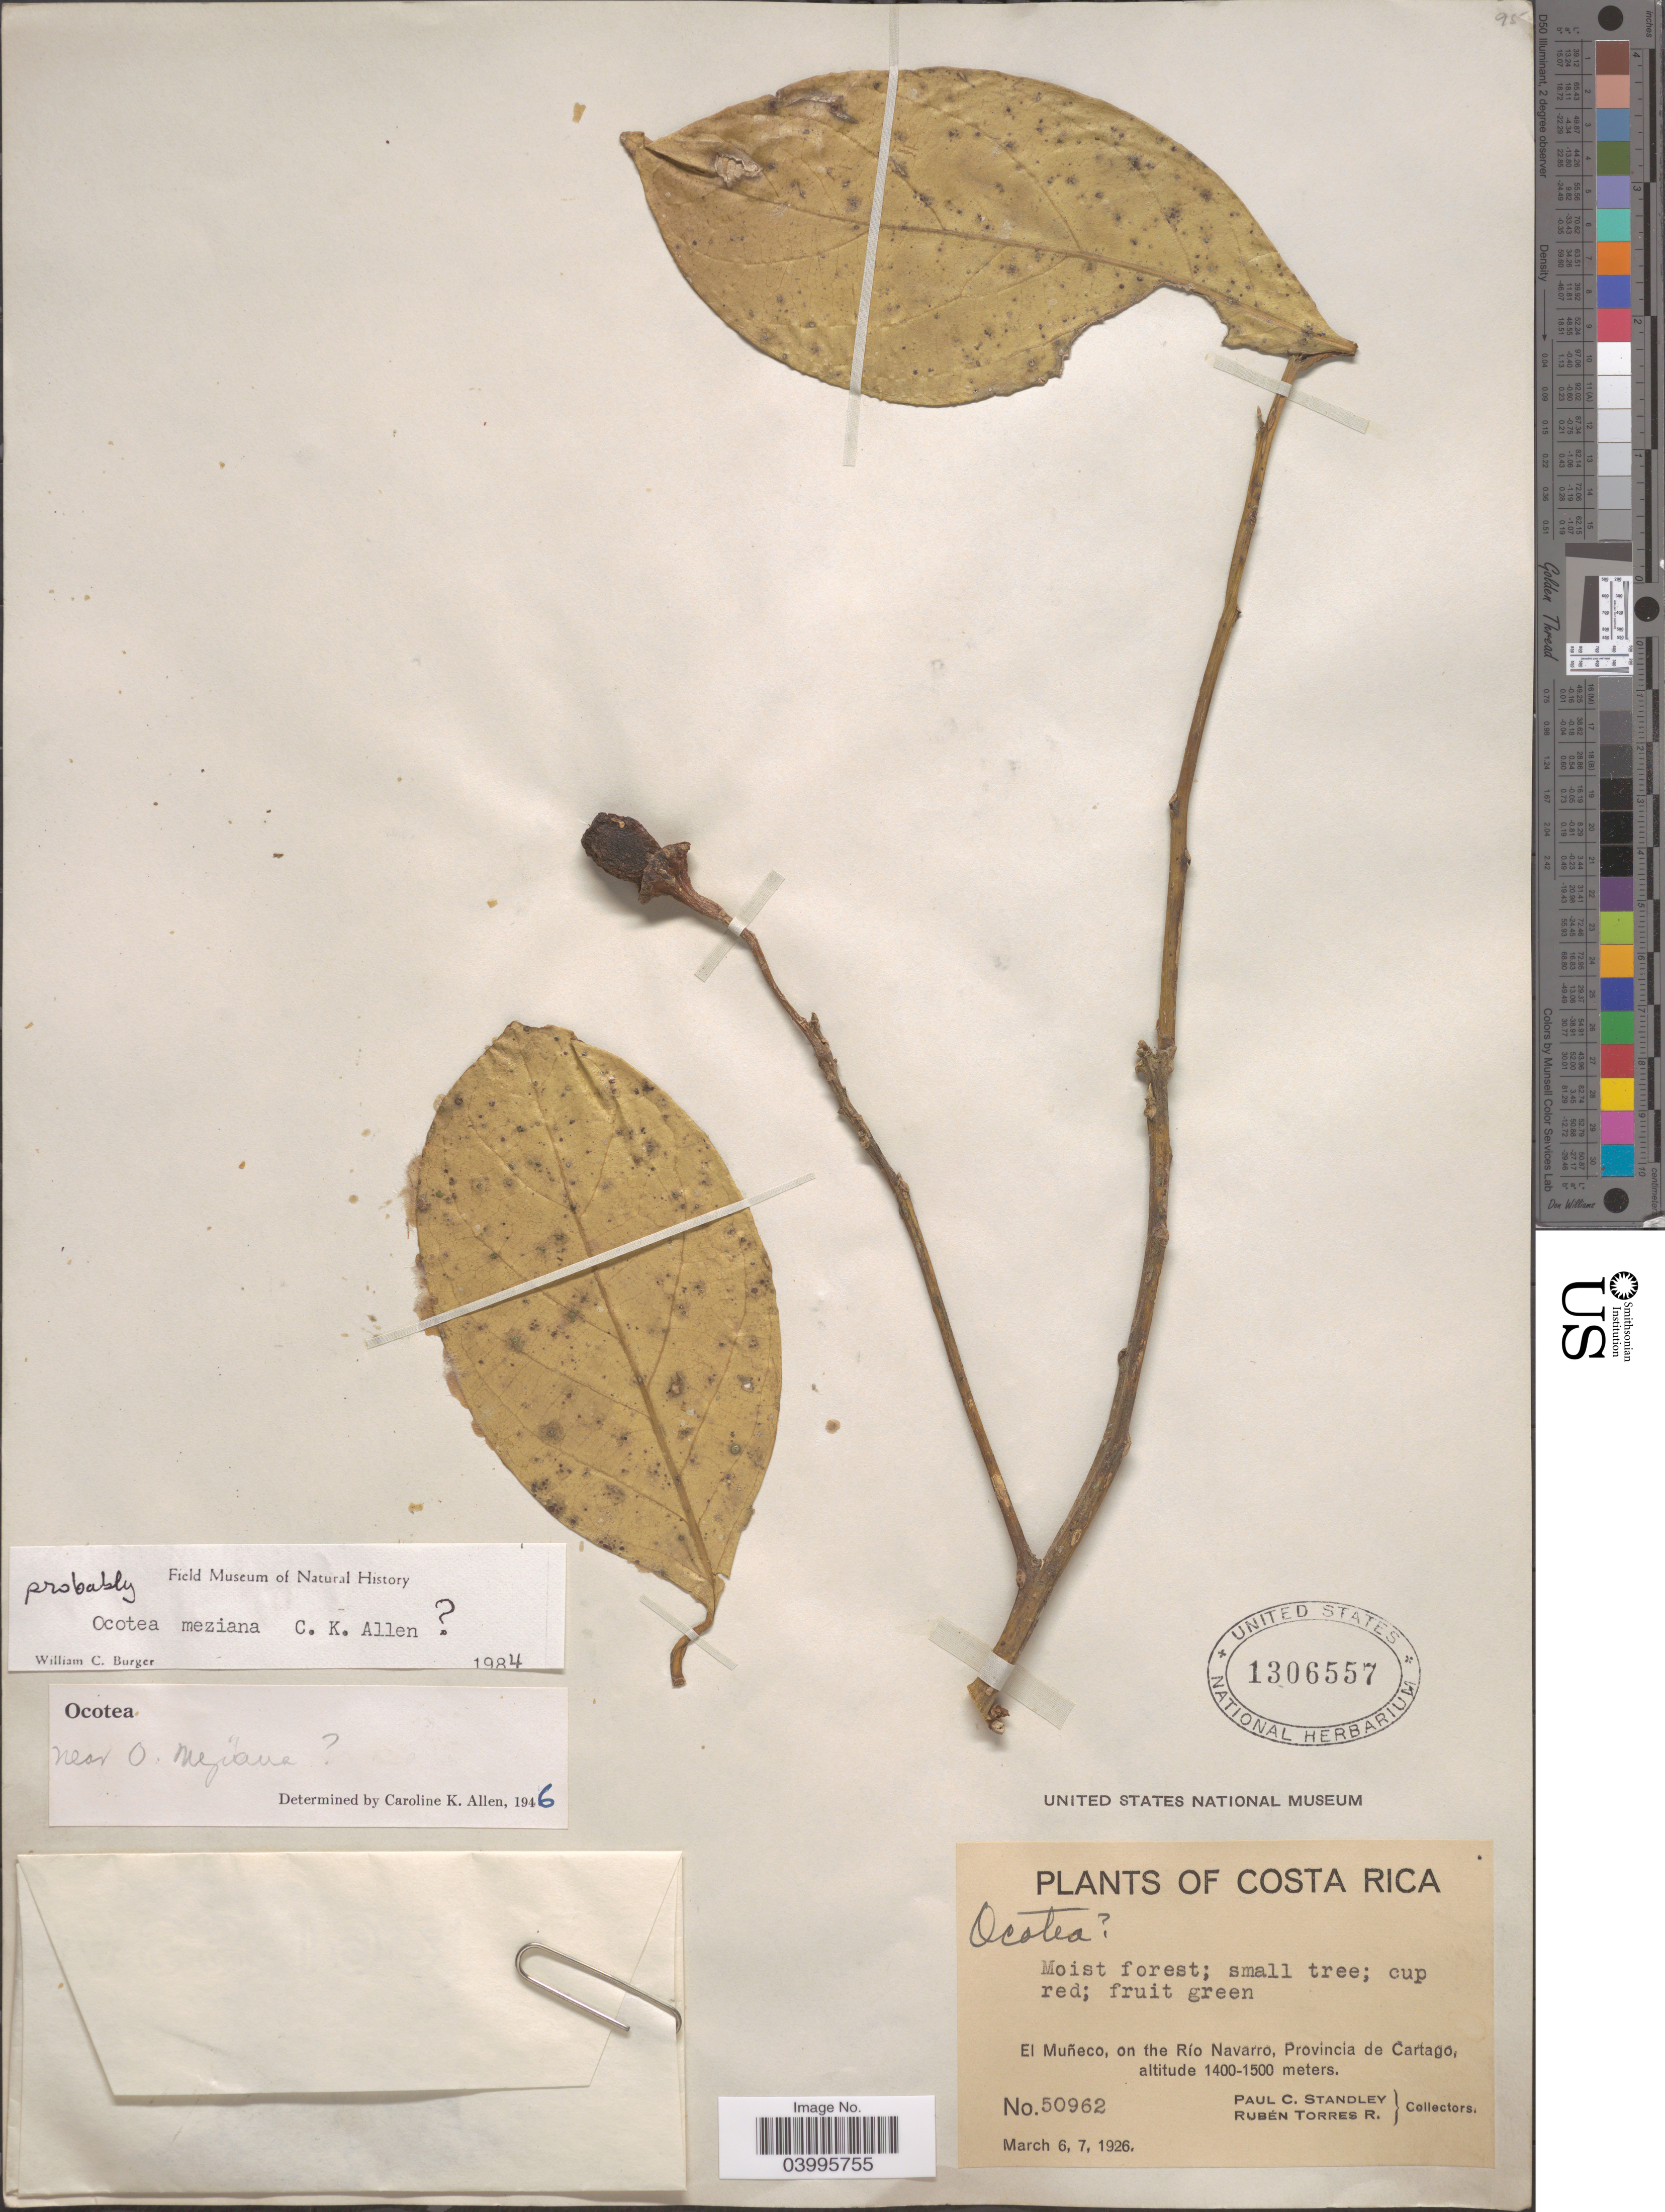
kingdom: Plantae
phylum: Tracheophyta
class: Magnoliopsida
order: Laurales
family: Lauraceae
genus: Ocotea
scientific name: Ocotea meziana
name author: C.K. Allen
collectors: P. C. Standley & R. Torres Rojas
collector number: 50962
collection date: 1926-03-06/1926-03-07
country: Costa Rica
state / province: Cartago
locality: El Muñeco, on the Río Navarro.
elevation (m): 1400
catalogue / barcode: US 1306557